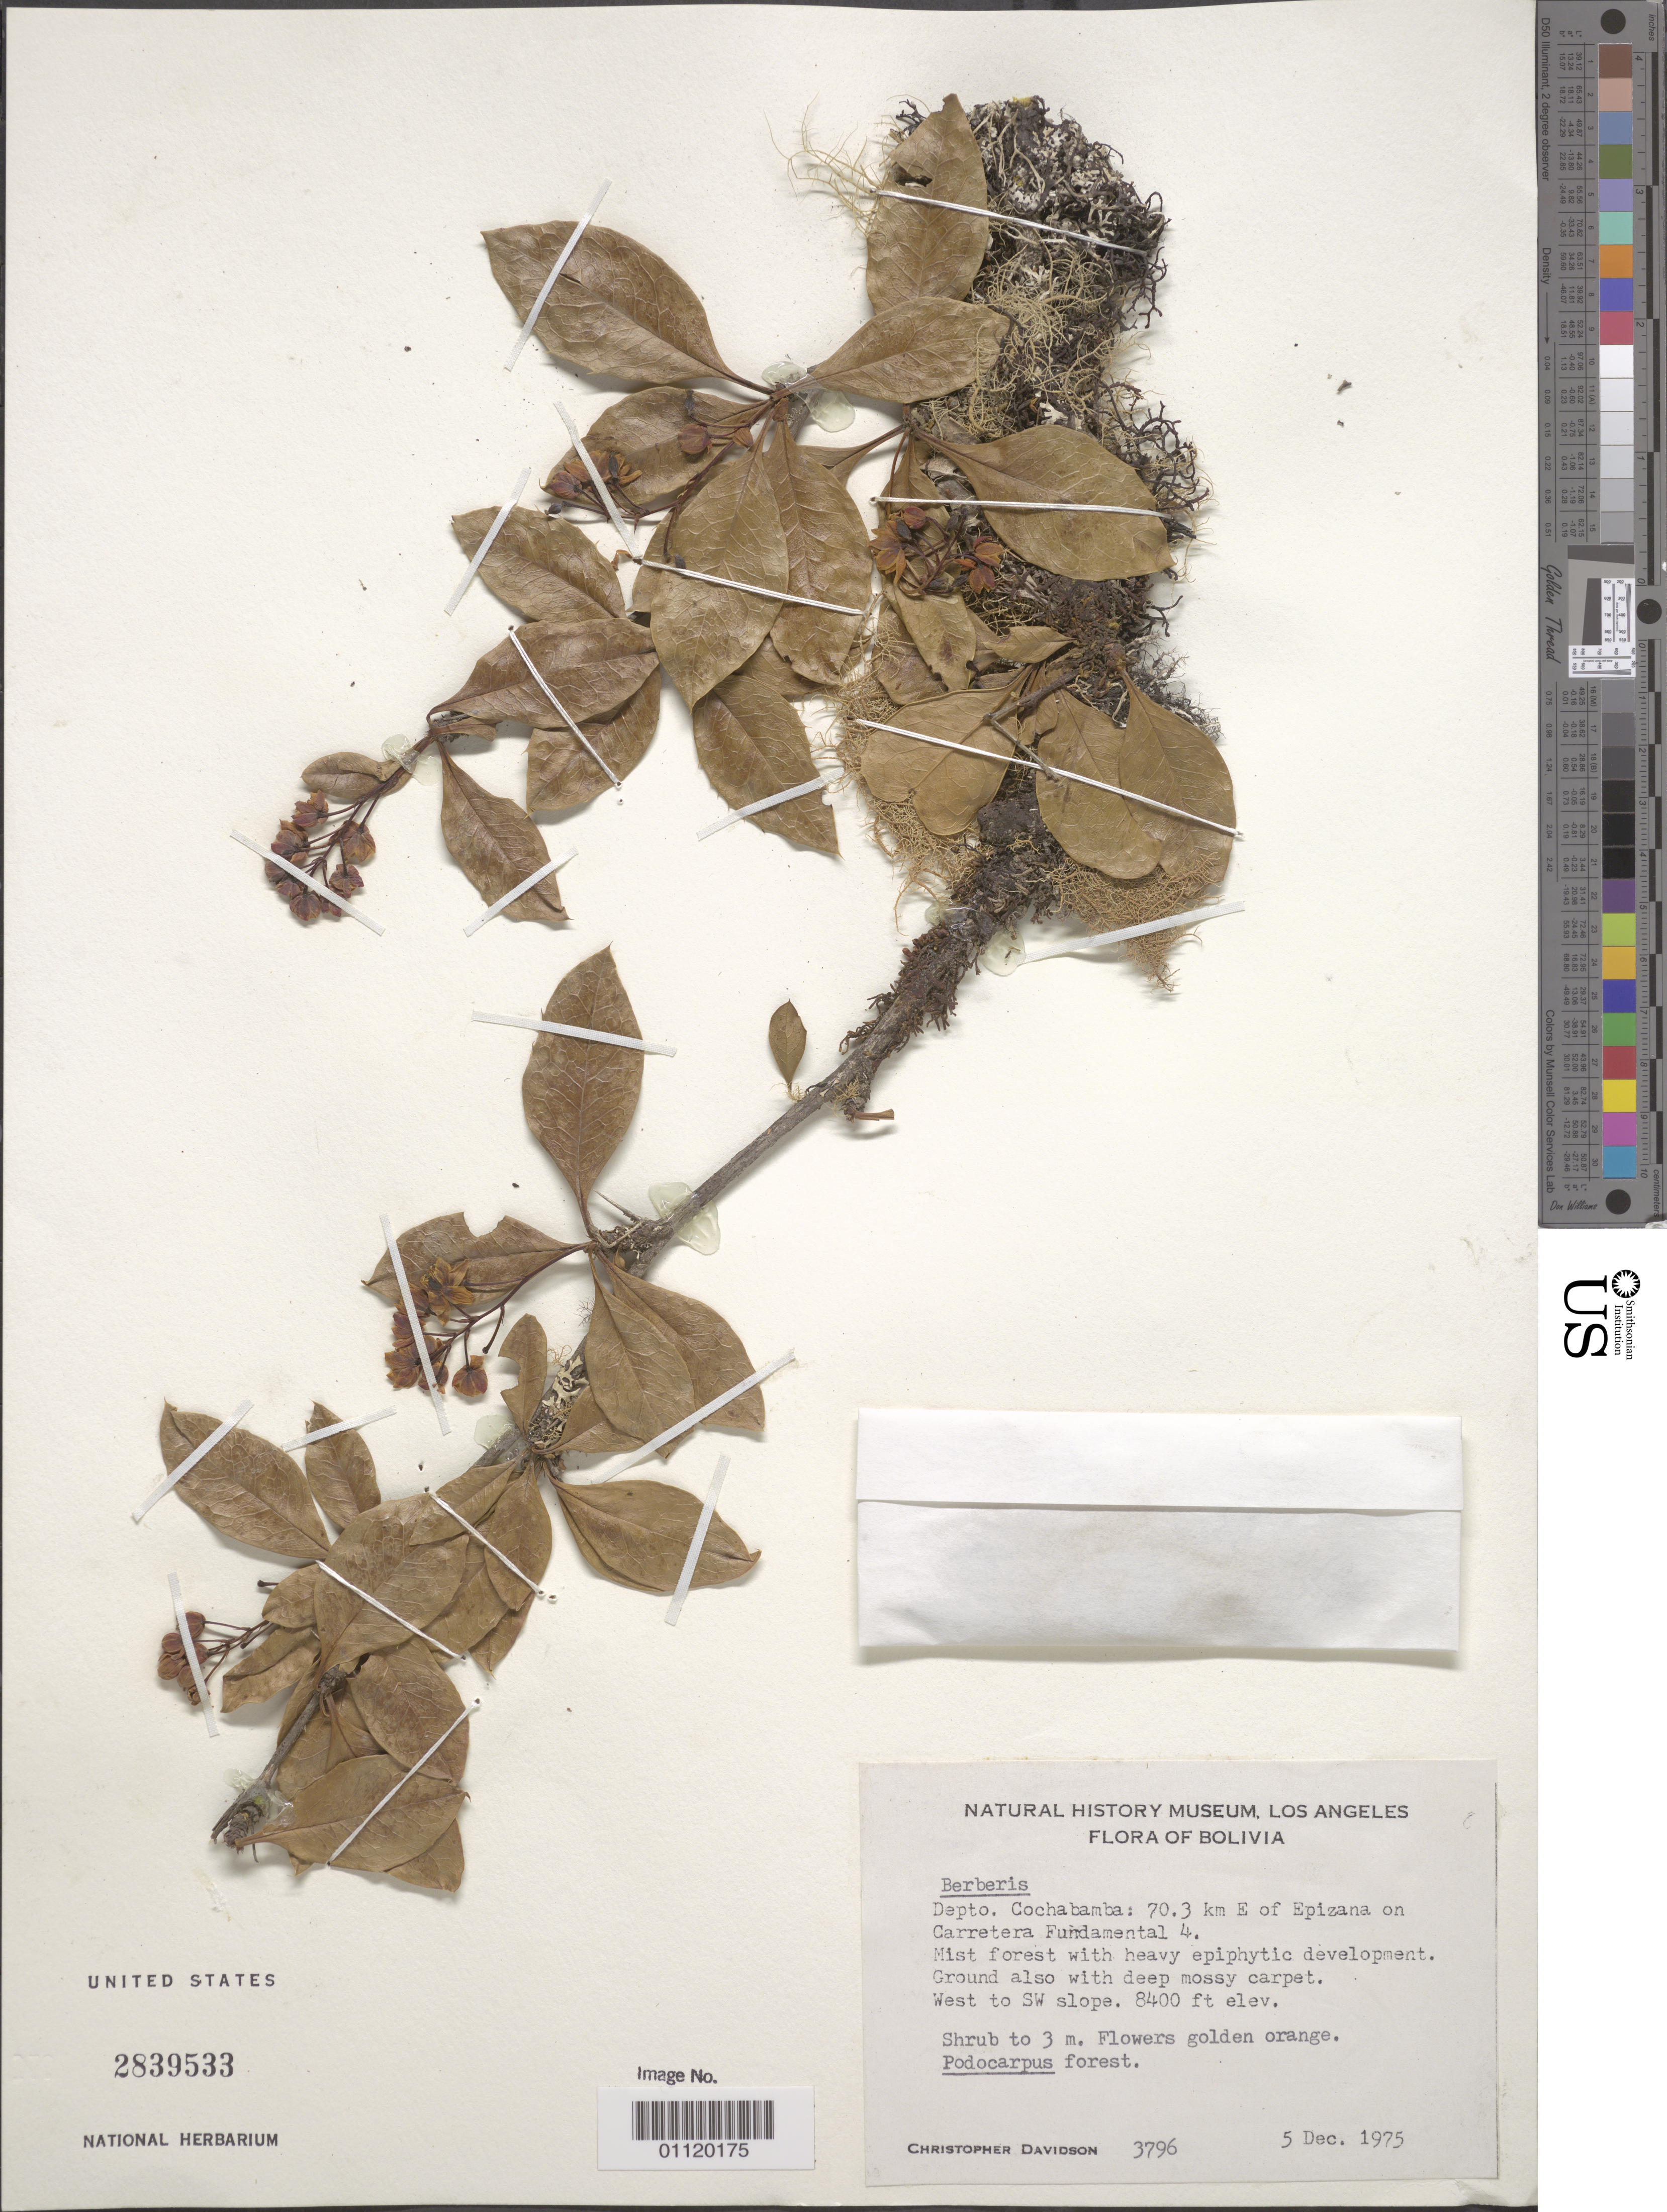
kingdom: Plantae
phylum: Tracheophyta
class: Magnoliopsida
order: Ranunculales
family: Berberidaceae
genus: Berberis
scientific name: Berberis sp.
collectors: C. Davidson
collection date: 1975-12-05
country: Bolivia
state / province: Cochabamba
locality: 70.3 km E of Epizana on Carretera Fundamental 4. Mist forest with heavy epiphytic development. Ground also with deep mossy carpet. West to SW slope.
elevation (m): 2560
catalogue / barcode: US 2839533